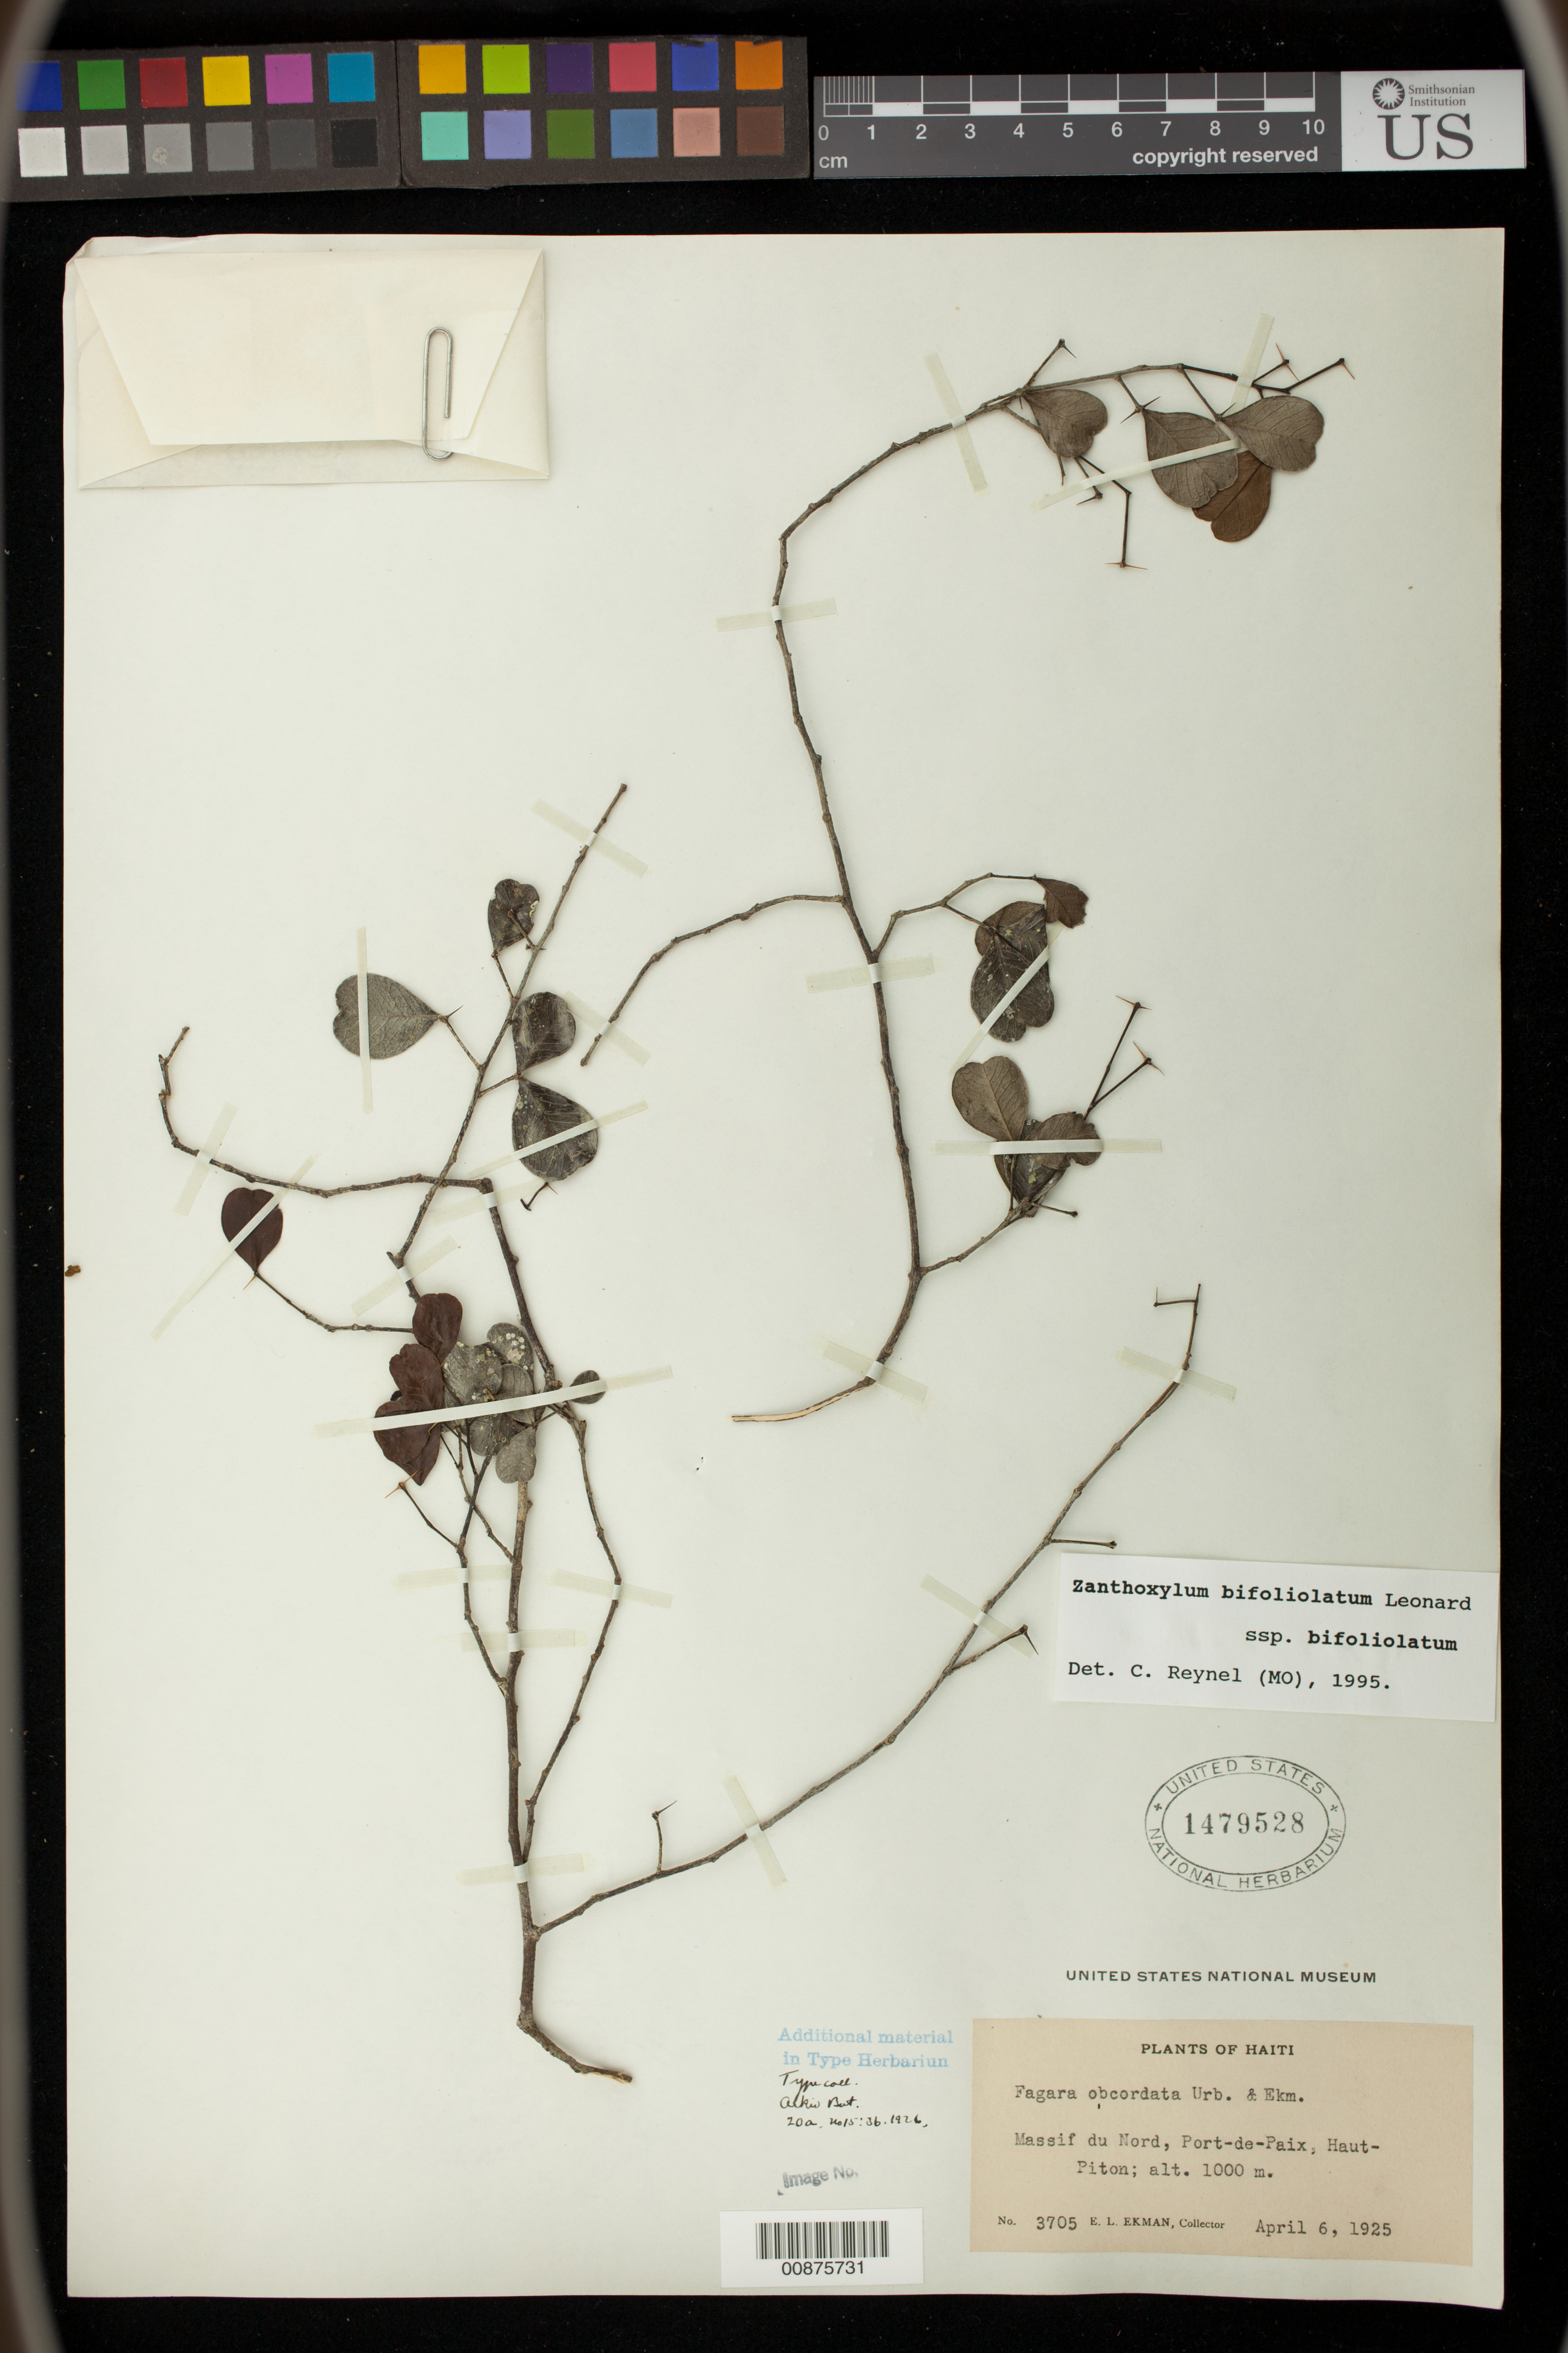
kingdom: Plantae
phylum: Tracheophyta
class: Magnoliopsida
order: Sapindales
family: Rutaceae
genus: Fagara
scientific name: Fagara obcordata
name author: Urb. & Ekman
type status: Isotype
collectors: E. L. Ekman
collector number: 3705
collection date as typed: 06 Apr 1925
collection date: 1925-04-06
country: Haiti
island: Hispaniola Island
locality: Massif du Nord prope Port-de-Paix in Montehaut-Piton.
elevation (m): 1000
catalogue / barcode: US 1479528